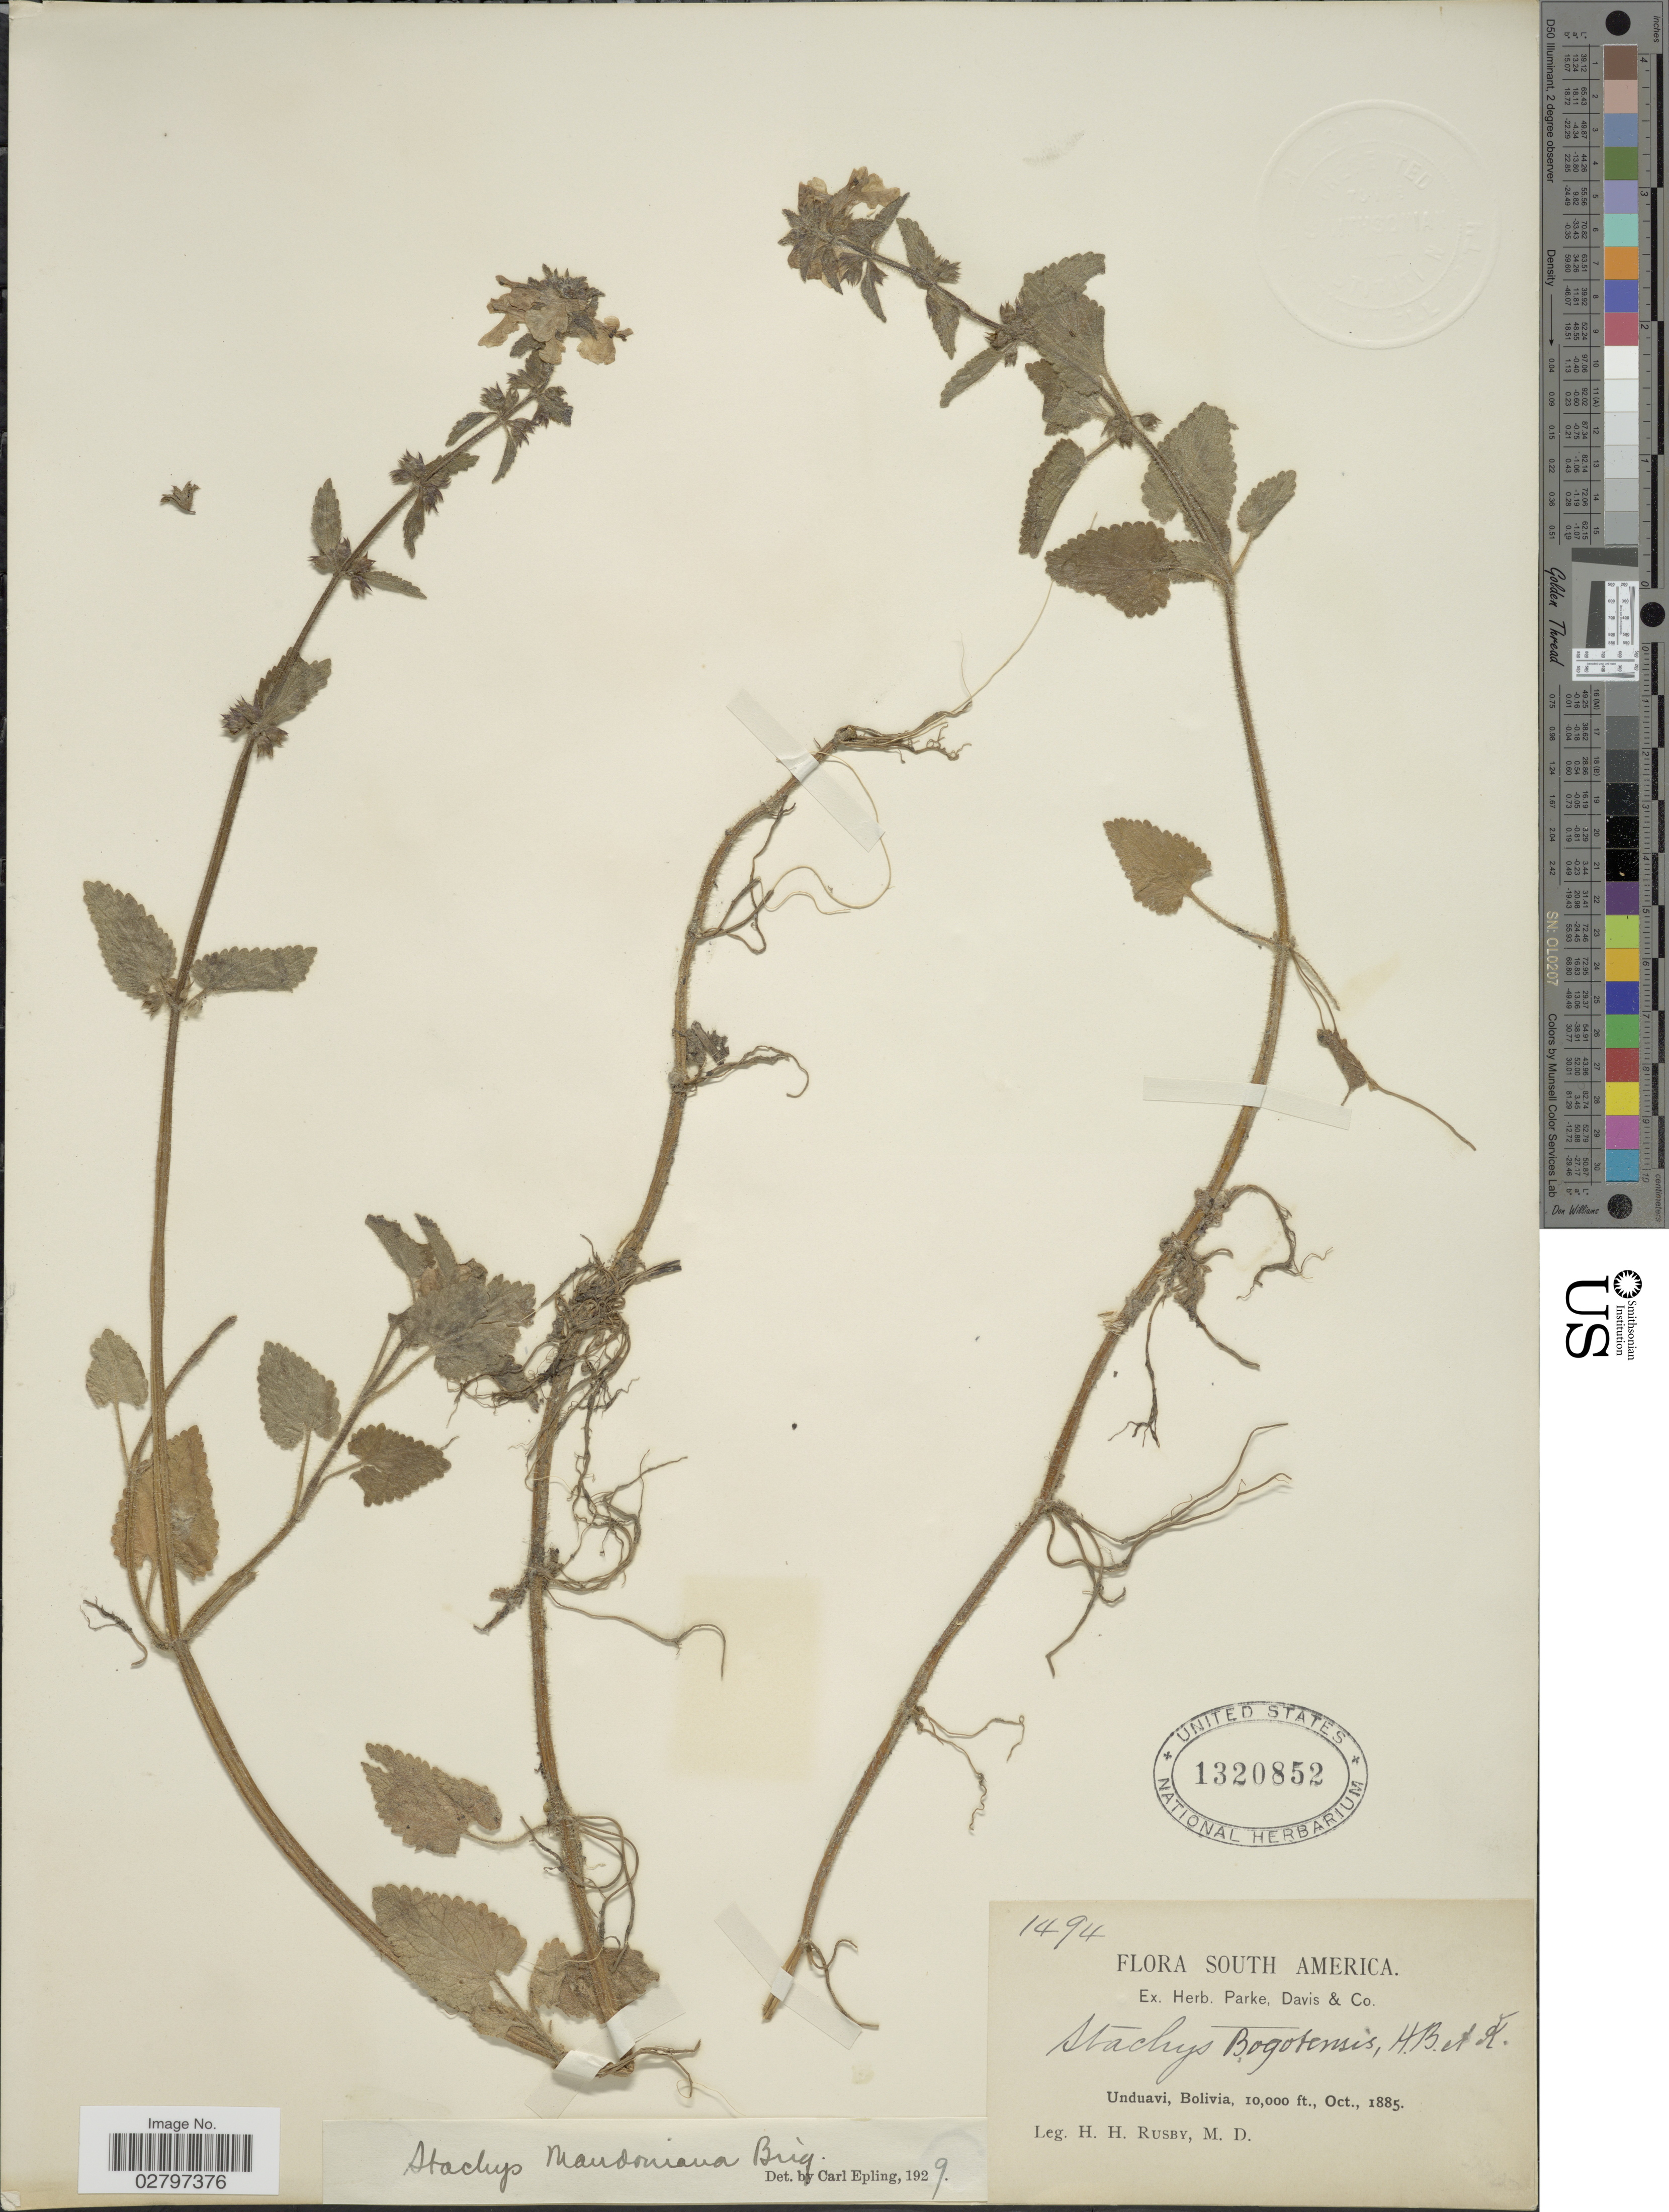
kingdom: Plantae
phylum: Tracheophyta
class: Magnoliopsida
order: Lamiales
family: Lamiaceae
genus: Stachys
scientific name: Stachys mandoniana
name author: Briq.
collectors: H. H. Rusby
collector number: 1494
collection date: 1885-10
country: Bolivia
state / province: La Paz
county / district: Nor Yungas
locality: Unduavi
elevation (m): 3048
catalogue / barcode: US 1320852